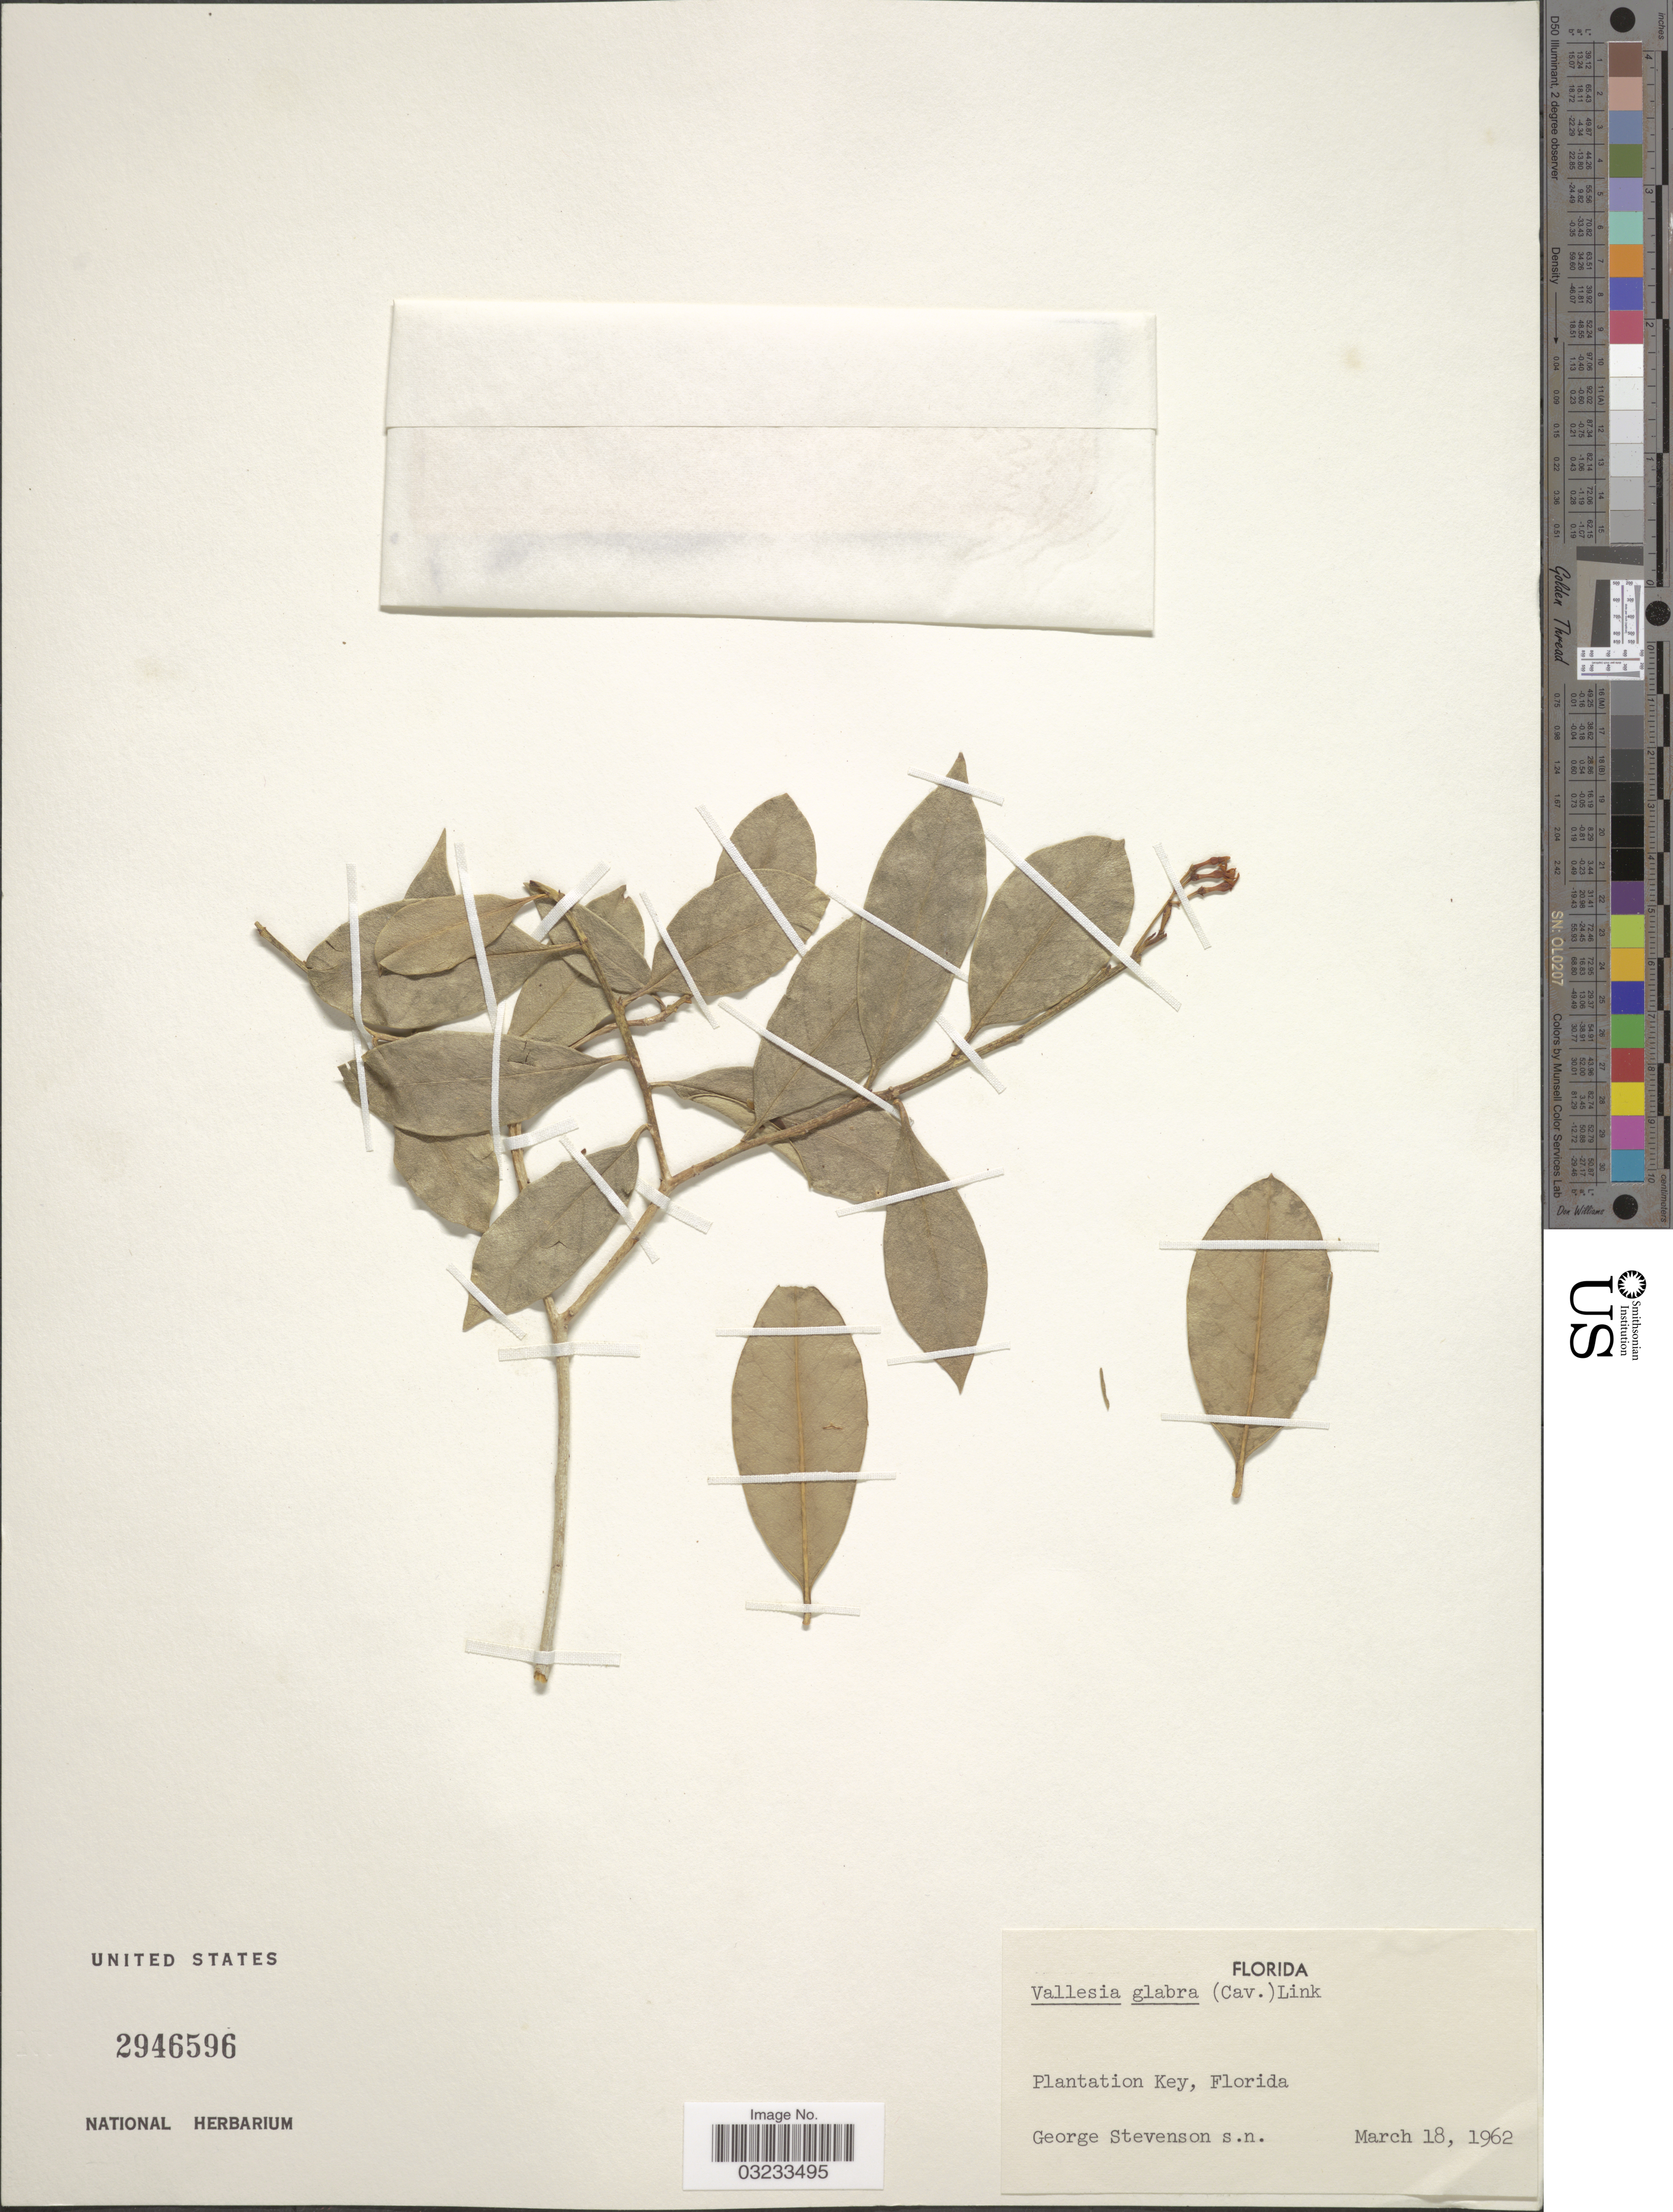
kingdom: Plantae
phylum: Tracheophyta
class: Magnoliopsida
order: Gentianales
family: Apocynaceae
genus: Vallesia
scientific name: Vallesia glabra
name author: (Cav.) Link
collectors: G. Stevenson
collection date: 1962-03-18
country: United States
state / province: Florida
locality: Plantation Key, Florida.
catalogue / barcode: US 2946596